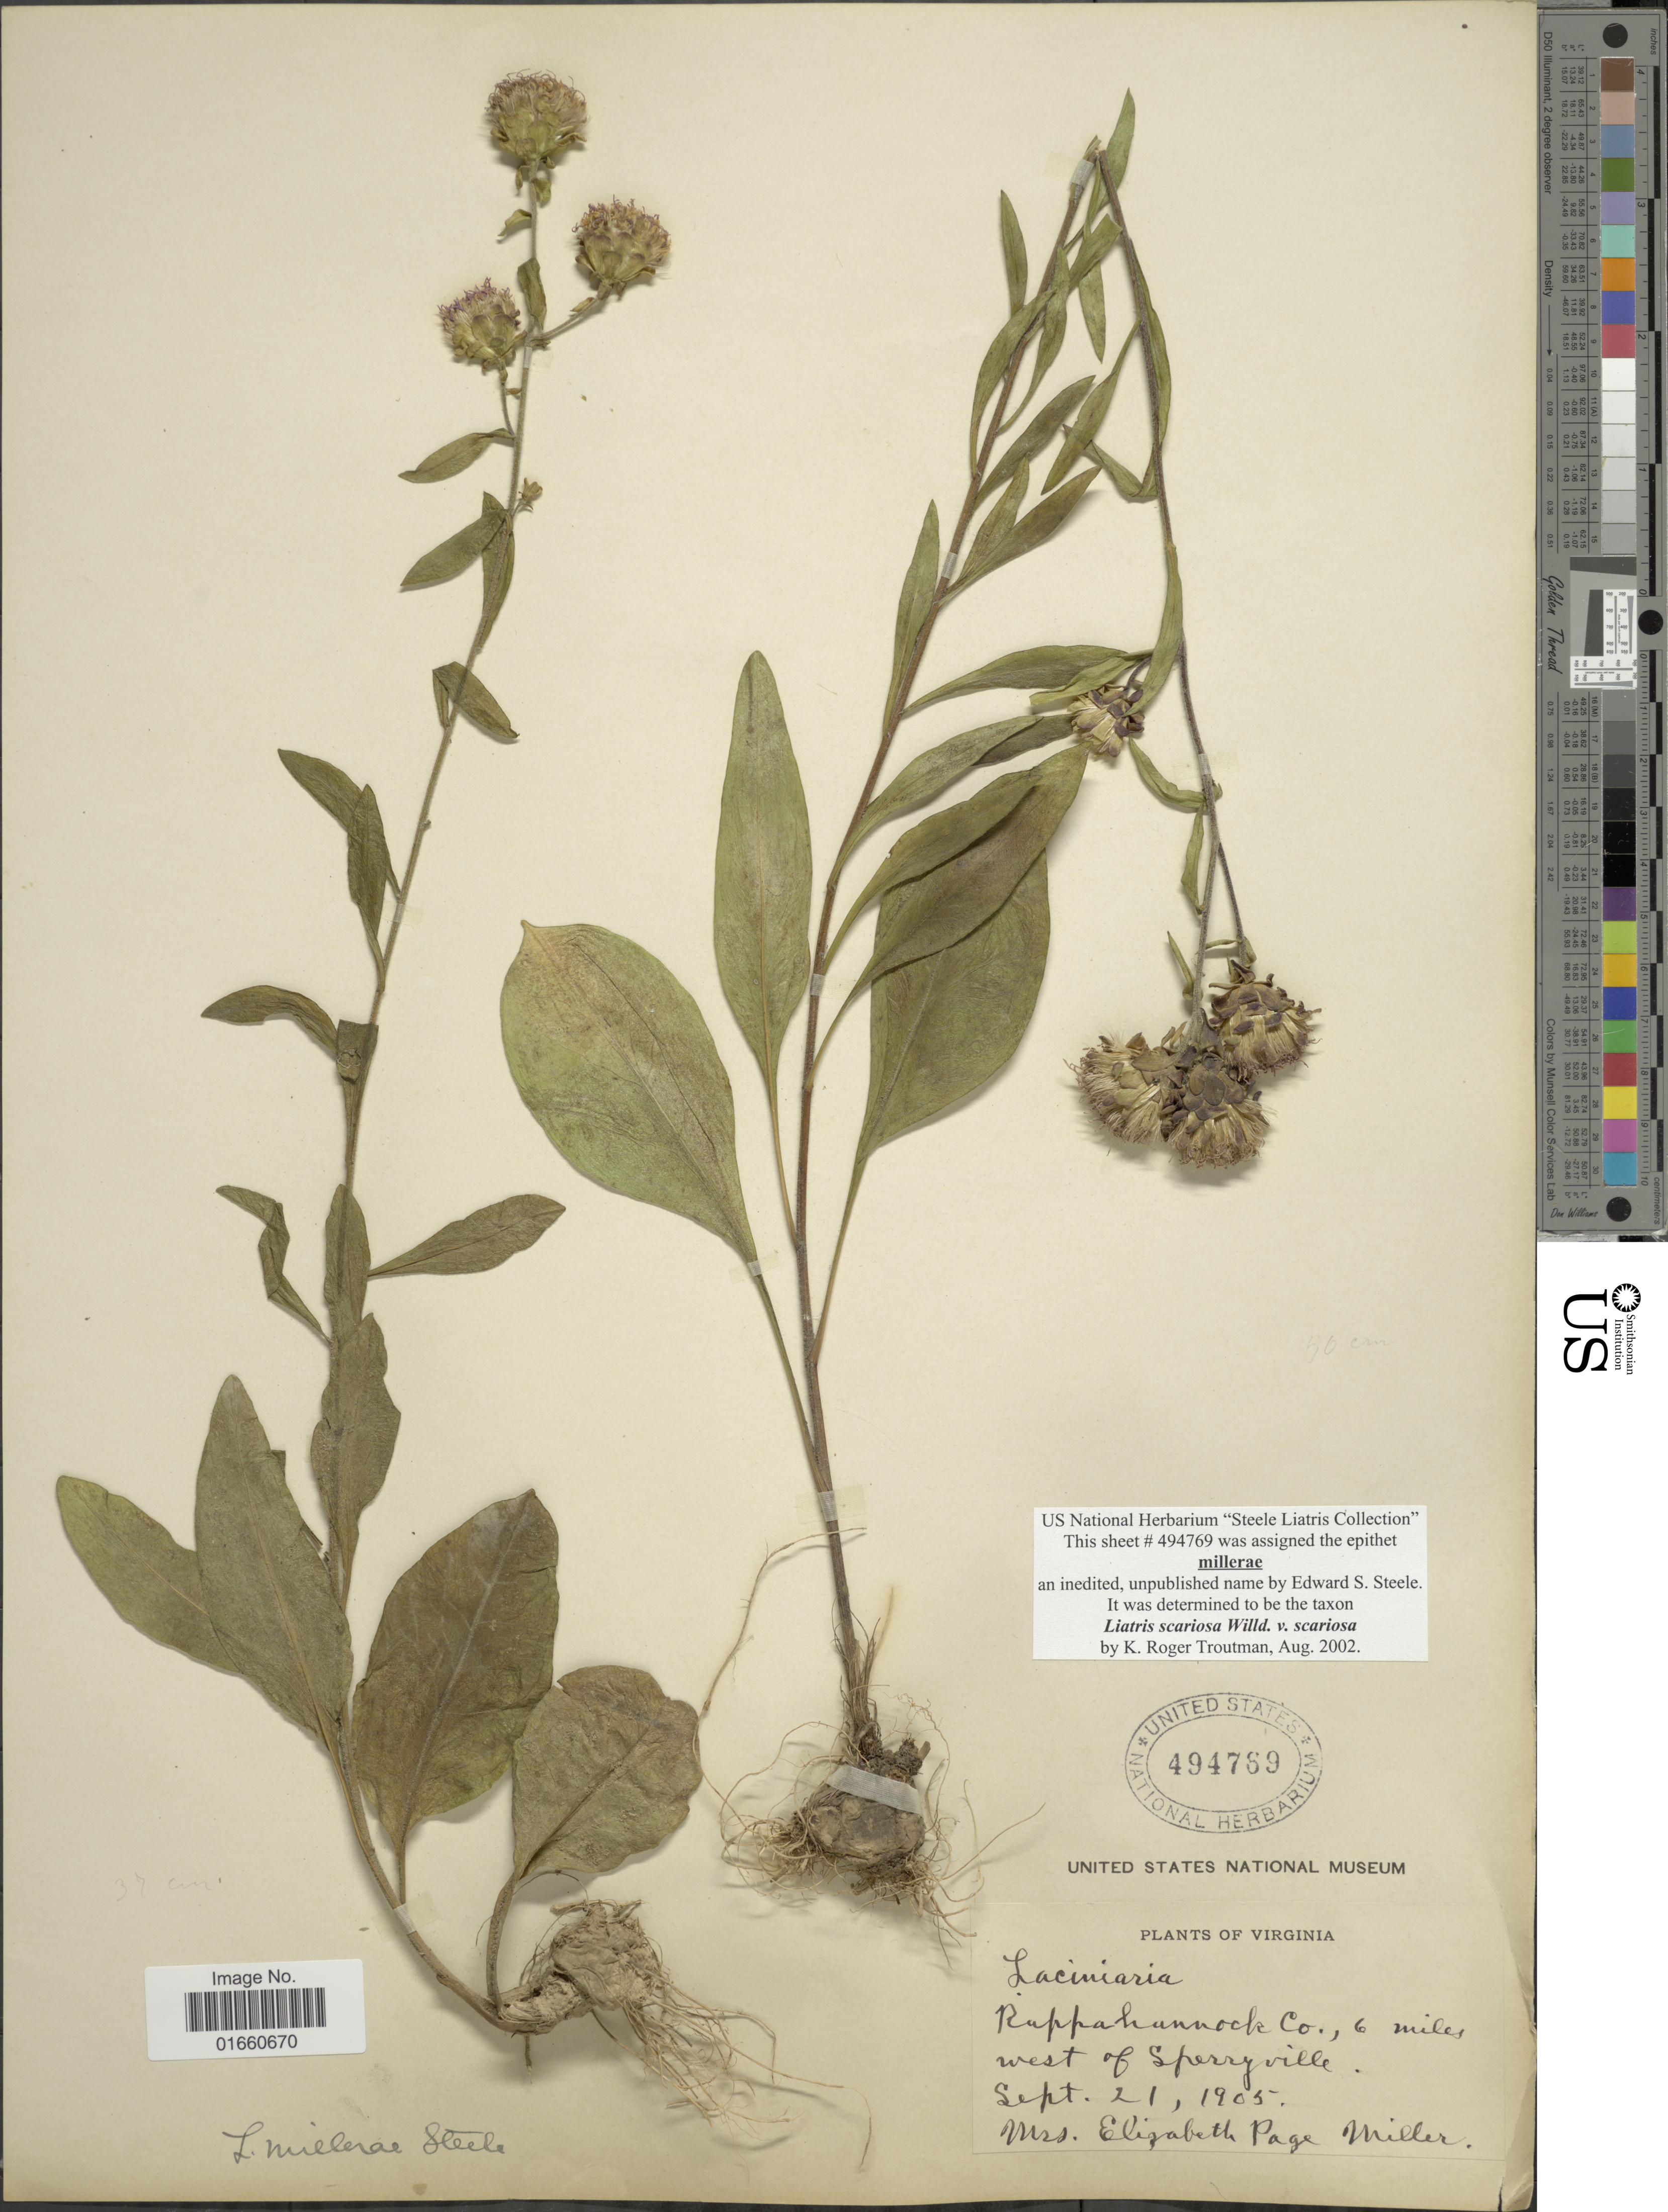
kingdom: Plantae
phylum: Tracheophyta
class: Magnoliopsida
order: Asterales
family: Asteraceae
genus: Liatris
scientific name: Liatris scariosa var. scariosa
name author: Willd.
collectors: E. P. Miller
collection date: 1905-09-21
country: United States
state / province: Virginia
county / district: Rappahannock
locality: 6 miles west of Sperryville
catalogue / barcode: US 494769